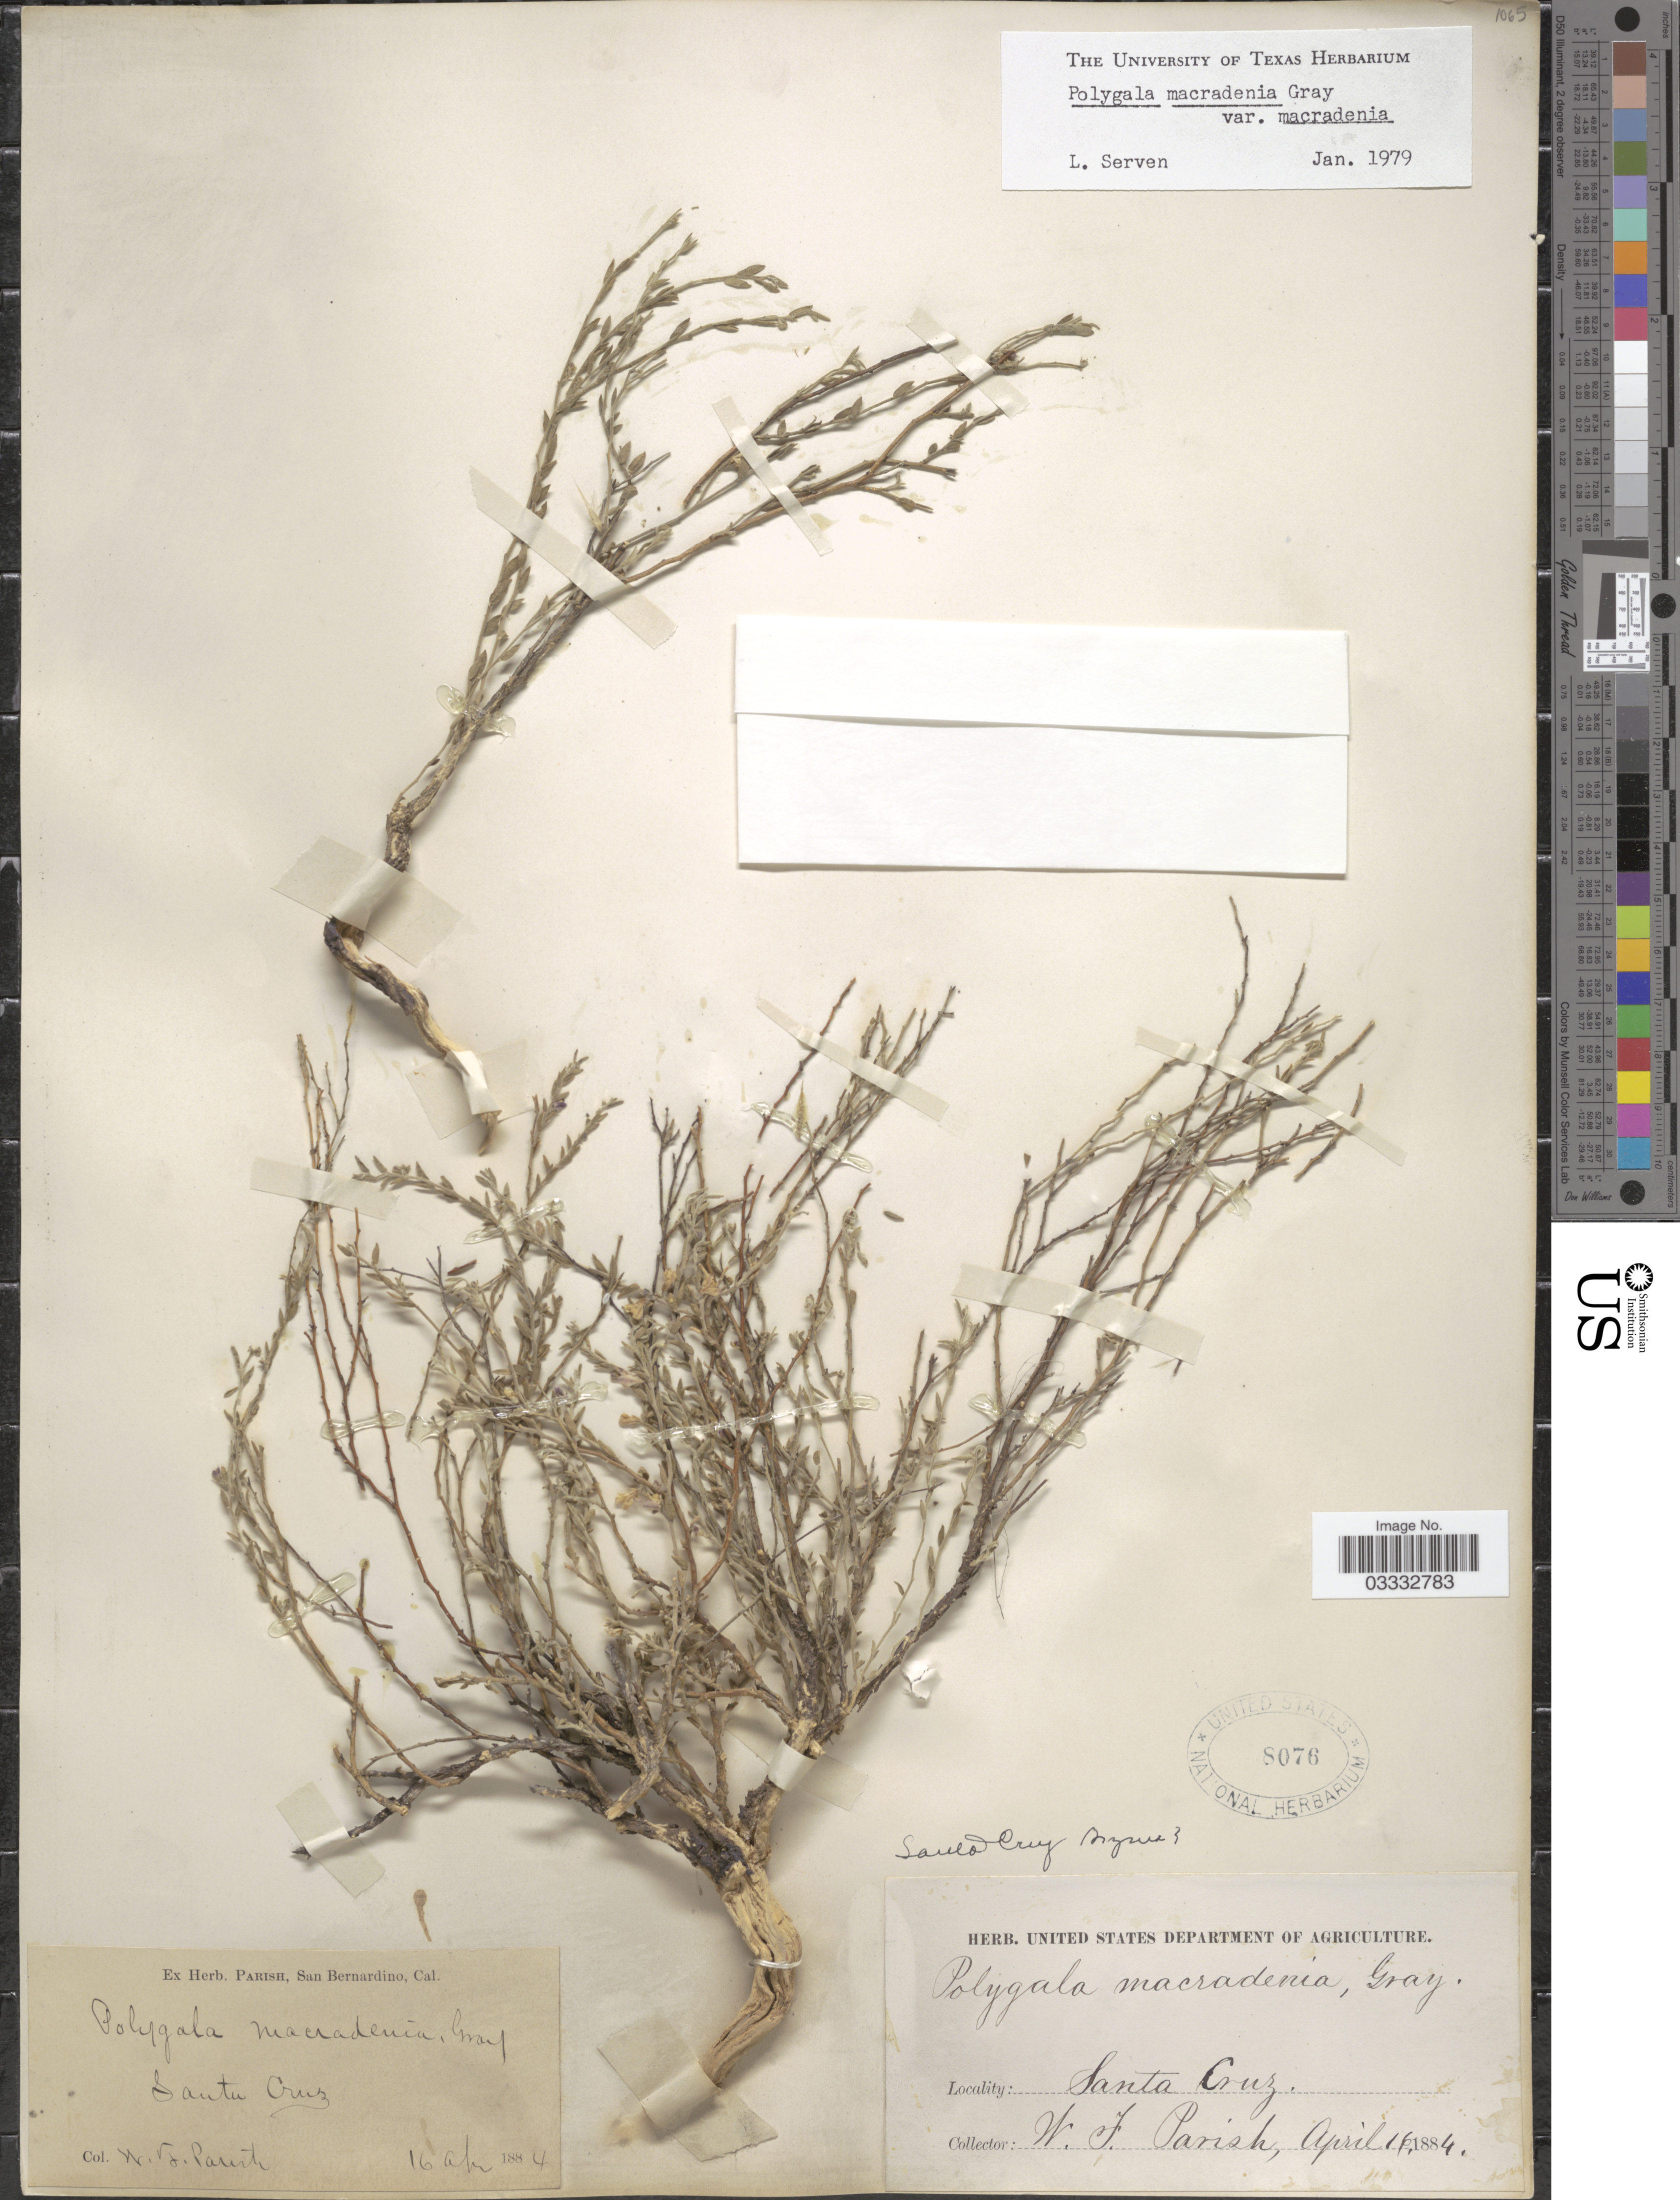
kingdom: Plantae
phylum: Tracheophyta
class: Magnoliopsida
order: Fabales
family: Polygalaceae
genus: Hebecarpa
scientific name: Hebecarpa macradenia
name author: (A. Gray) J.R. Abbott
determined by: Strong, Mark T., (BOT), Smithsonian Institution - National Museum of Natural History (UNITED STATES)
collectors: W. F. Parish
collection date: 1884-04-16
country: United States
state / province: Arizona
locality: Santa Cruz.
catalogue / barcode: US 8076